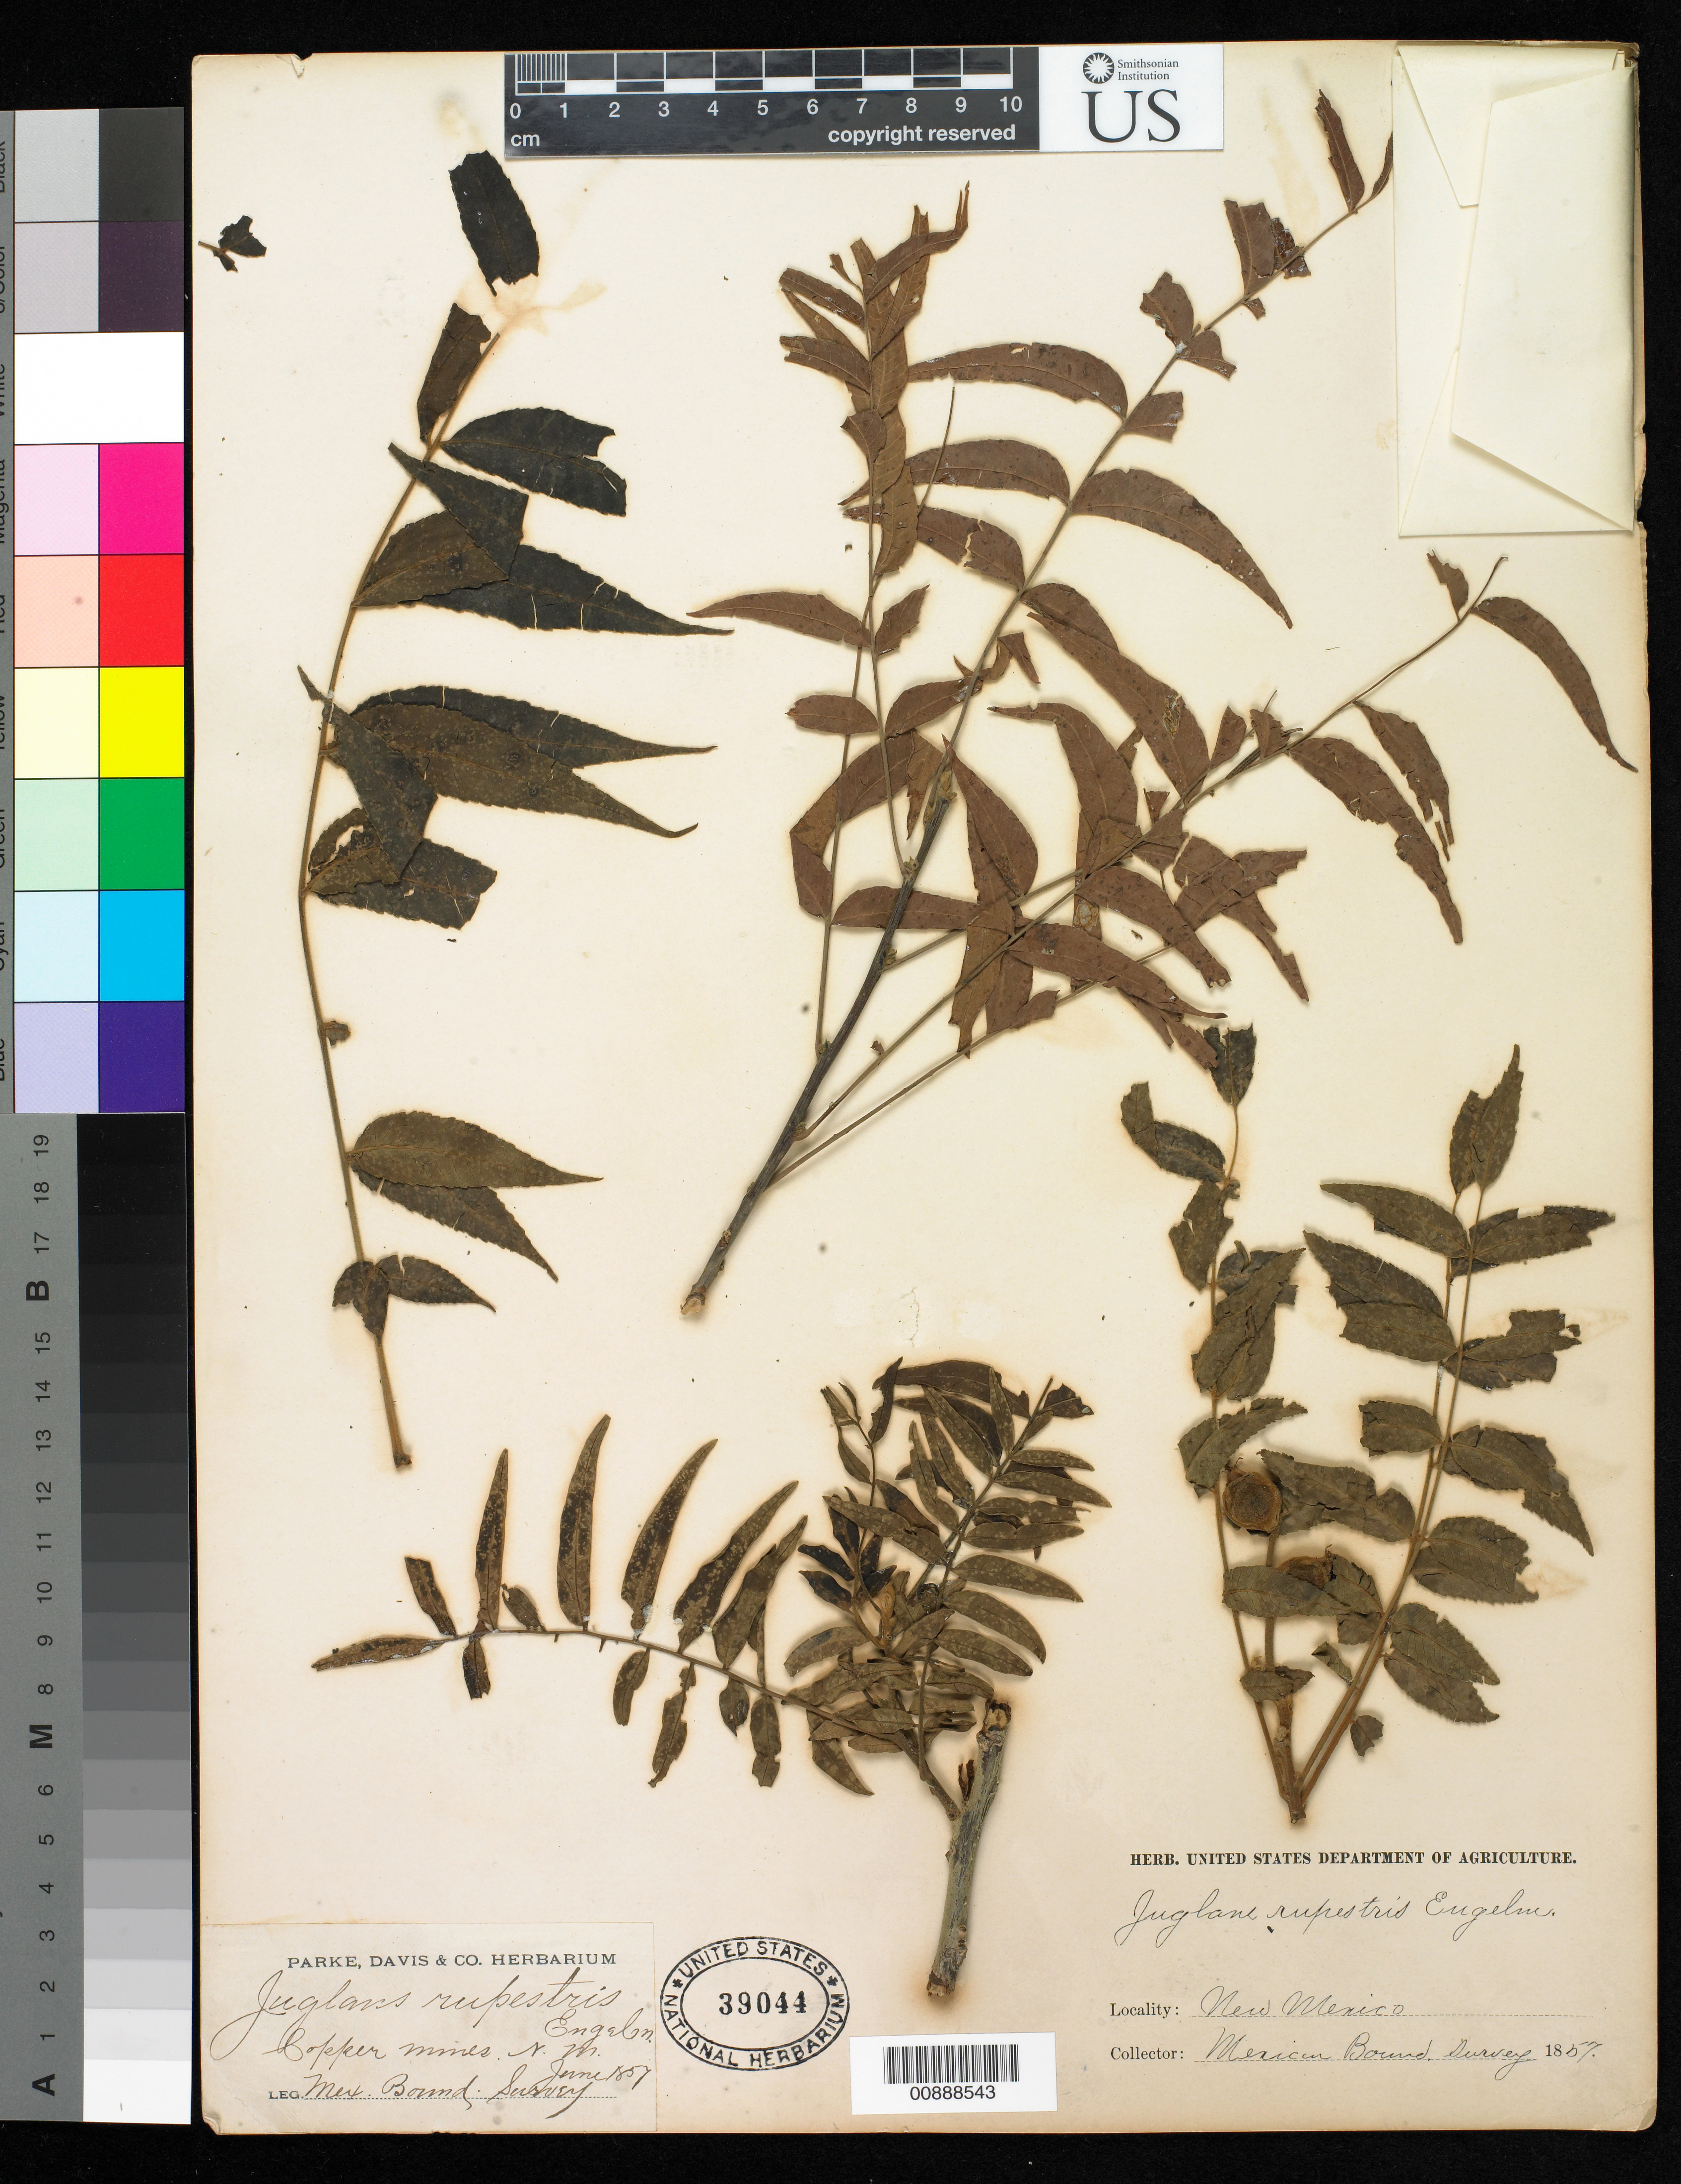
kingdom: Plantae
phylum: Tracheophyta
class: Magnoliopsida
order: Fagales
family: Juglandaceae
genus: Juglans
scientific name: Juglans rupestris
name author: Engelm. ex Torr.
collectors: Parke, Davis & Co. Herbarium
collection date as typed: Jun 1857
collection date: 1857-06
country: United States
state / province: New Mexico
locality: Copper mines, New Mexico.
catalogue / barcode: US 39044